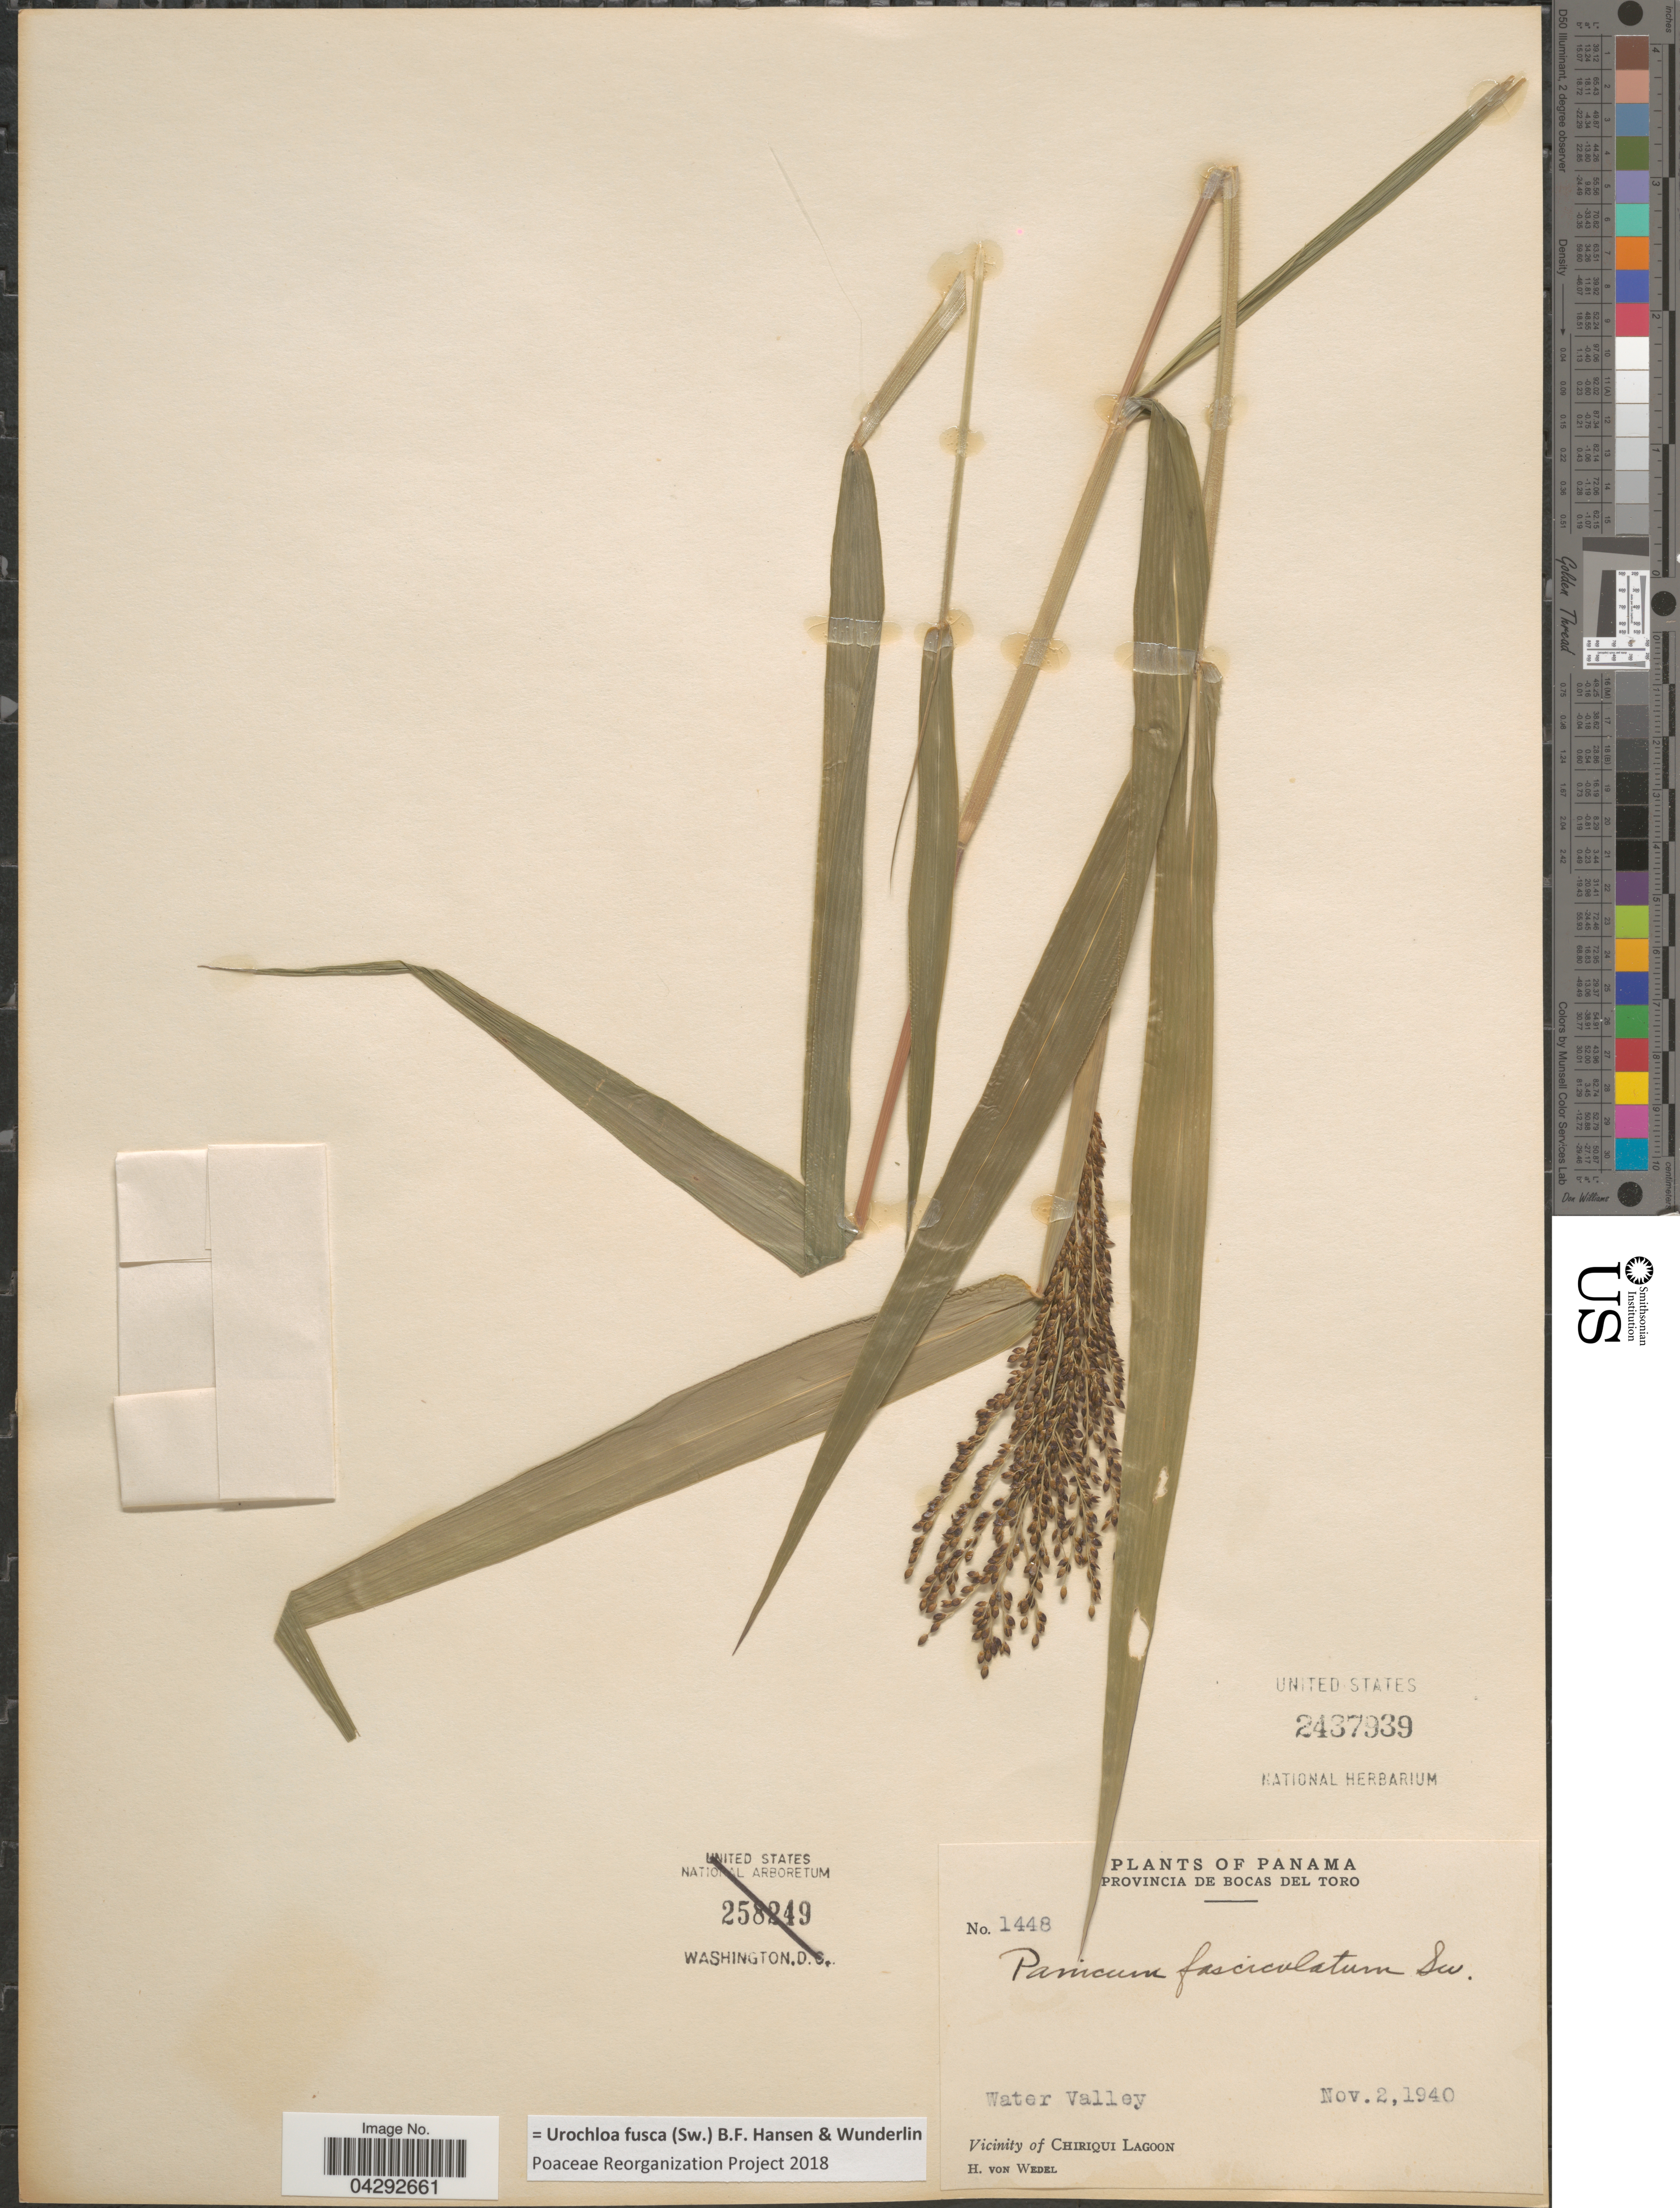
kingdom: Plantae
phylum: Tracheophyta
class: Liliopsida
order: Poales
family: Poaceae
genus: Urochloa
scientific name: Urochloa fusca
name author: (Sw.) B.F. Hansen & Wunderlin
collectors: H. von Wedel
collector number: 1448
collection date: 1940-11-02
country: Panama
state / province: Bocas del Toro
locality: Water Valley. Vicinity of Chiriqui Lagoon.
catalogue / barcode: US 2437939